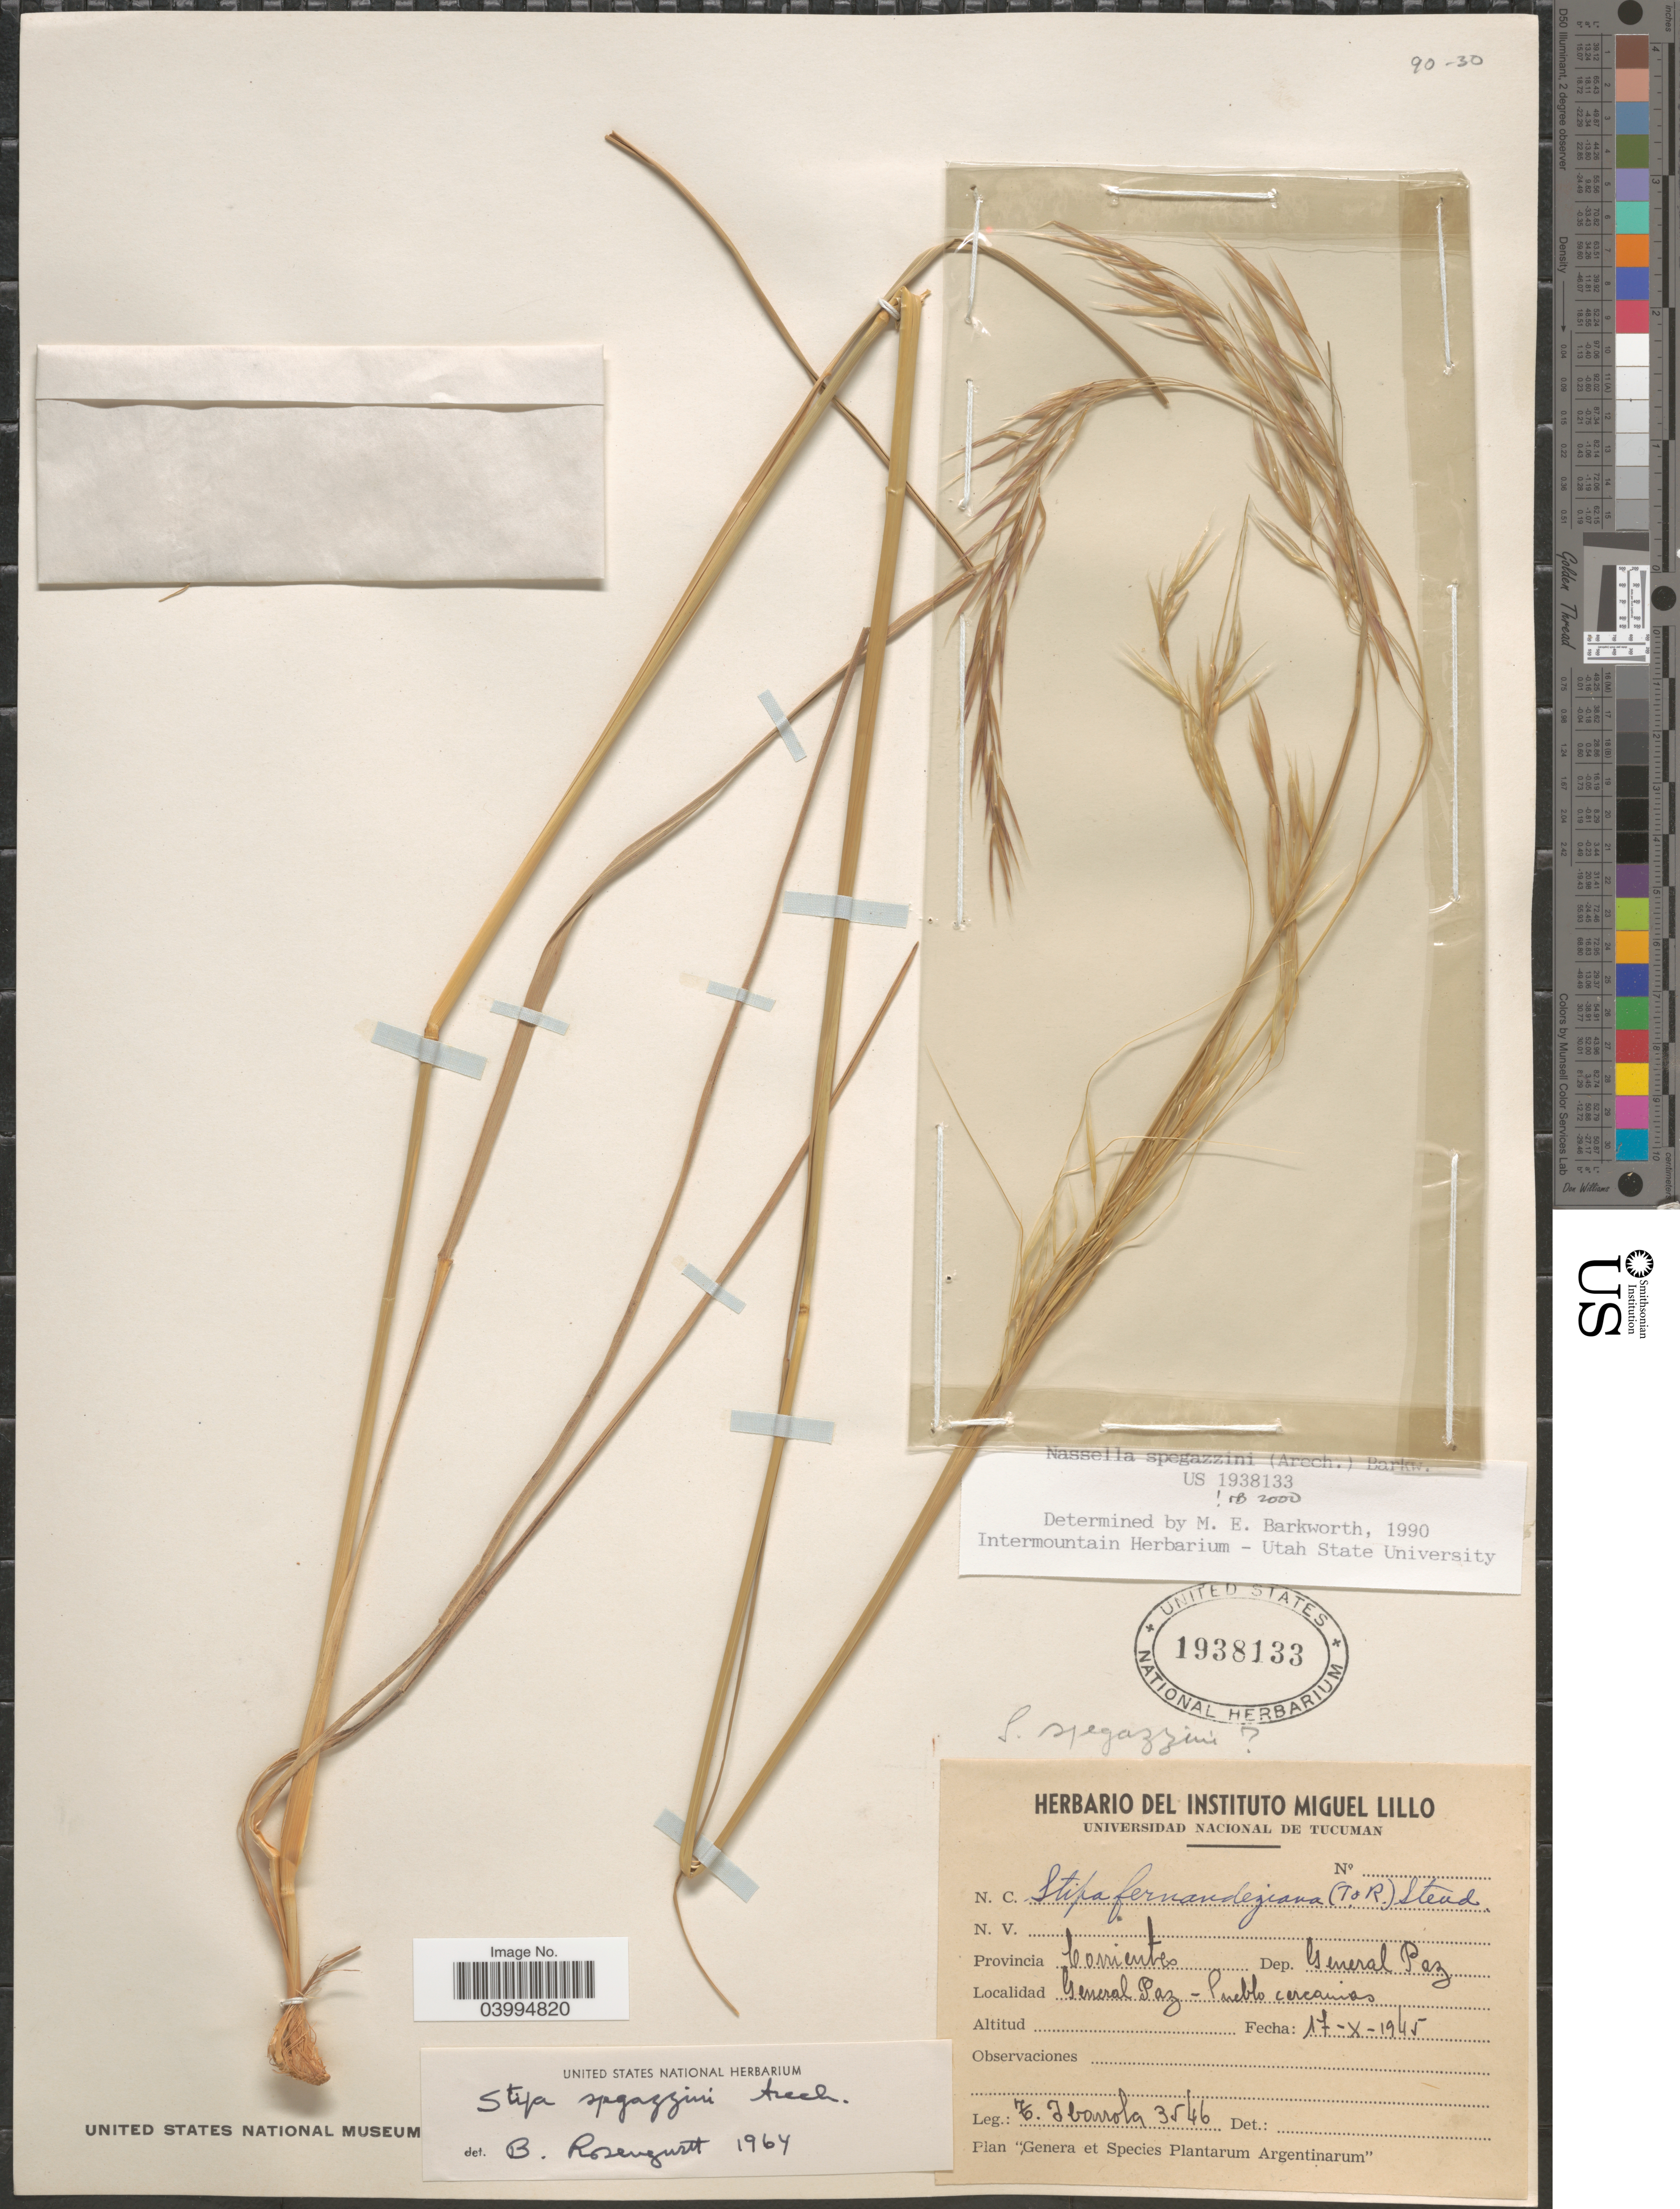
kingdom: Plantae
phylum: Tracheophyta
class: Liliopsida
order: Poales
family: Poaceae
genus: Nassella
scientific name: Nassella spegazzinii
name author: (Arechav.) Barkworth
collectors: T. Ibarrola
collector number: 3546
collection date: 1945-10-17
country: Argentina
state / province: Corrientes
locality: Dep. General Paz. General Paz - Pueblo cercinas.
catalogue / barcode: US 1938133